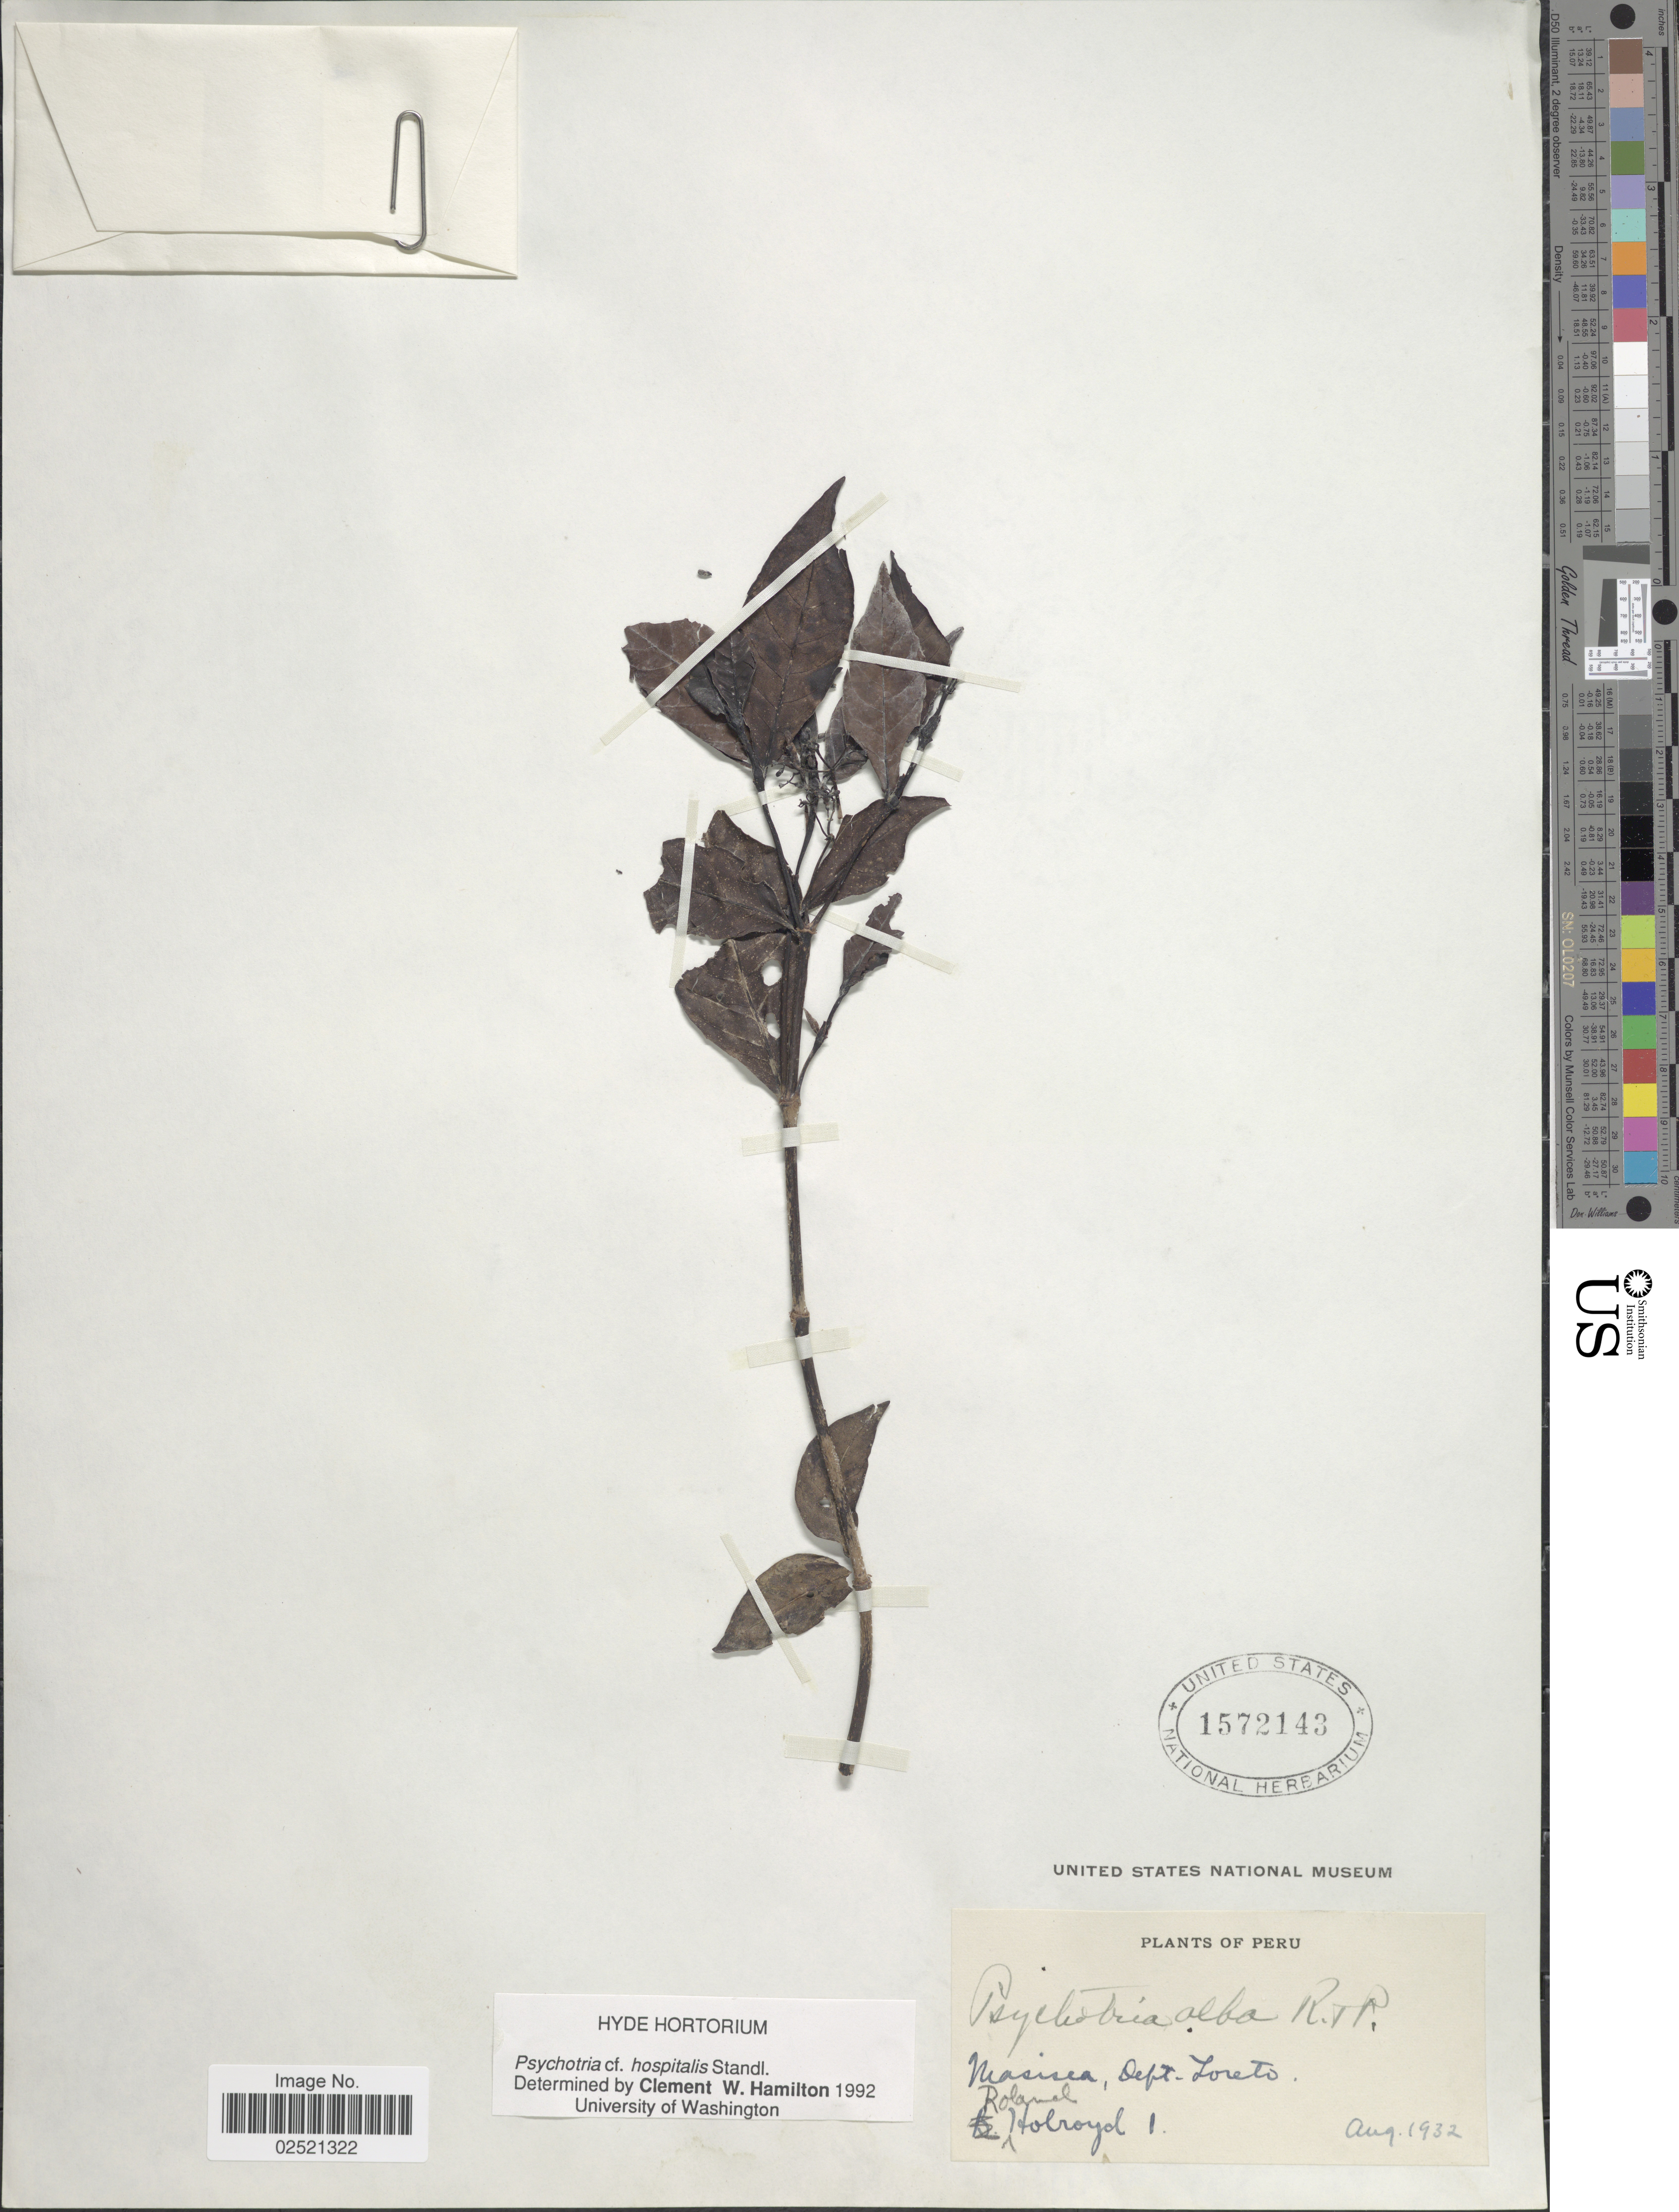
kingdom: Plantae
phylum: Tracheophyta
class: Magnoliopsida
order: Gentianales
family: Rubiaceae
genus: Psychotria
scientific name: Psychotria hospitalis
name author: Standl.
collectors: R. Holroyd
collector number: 1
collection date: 1932-08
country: Peru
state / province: Ucayali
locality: Masisea, Dept. Loreto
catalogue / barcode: US 1572143